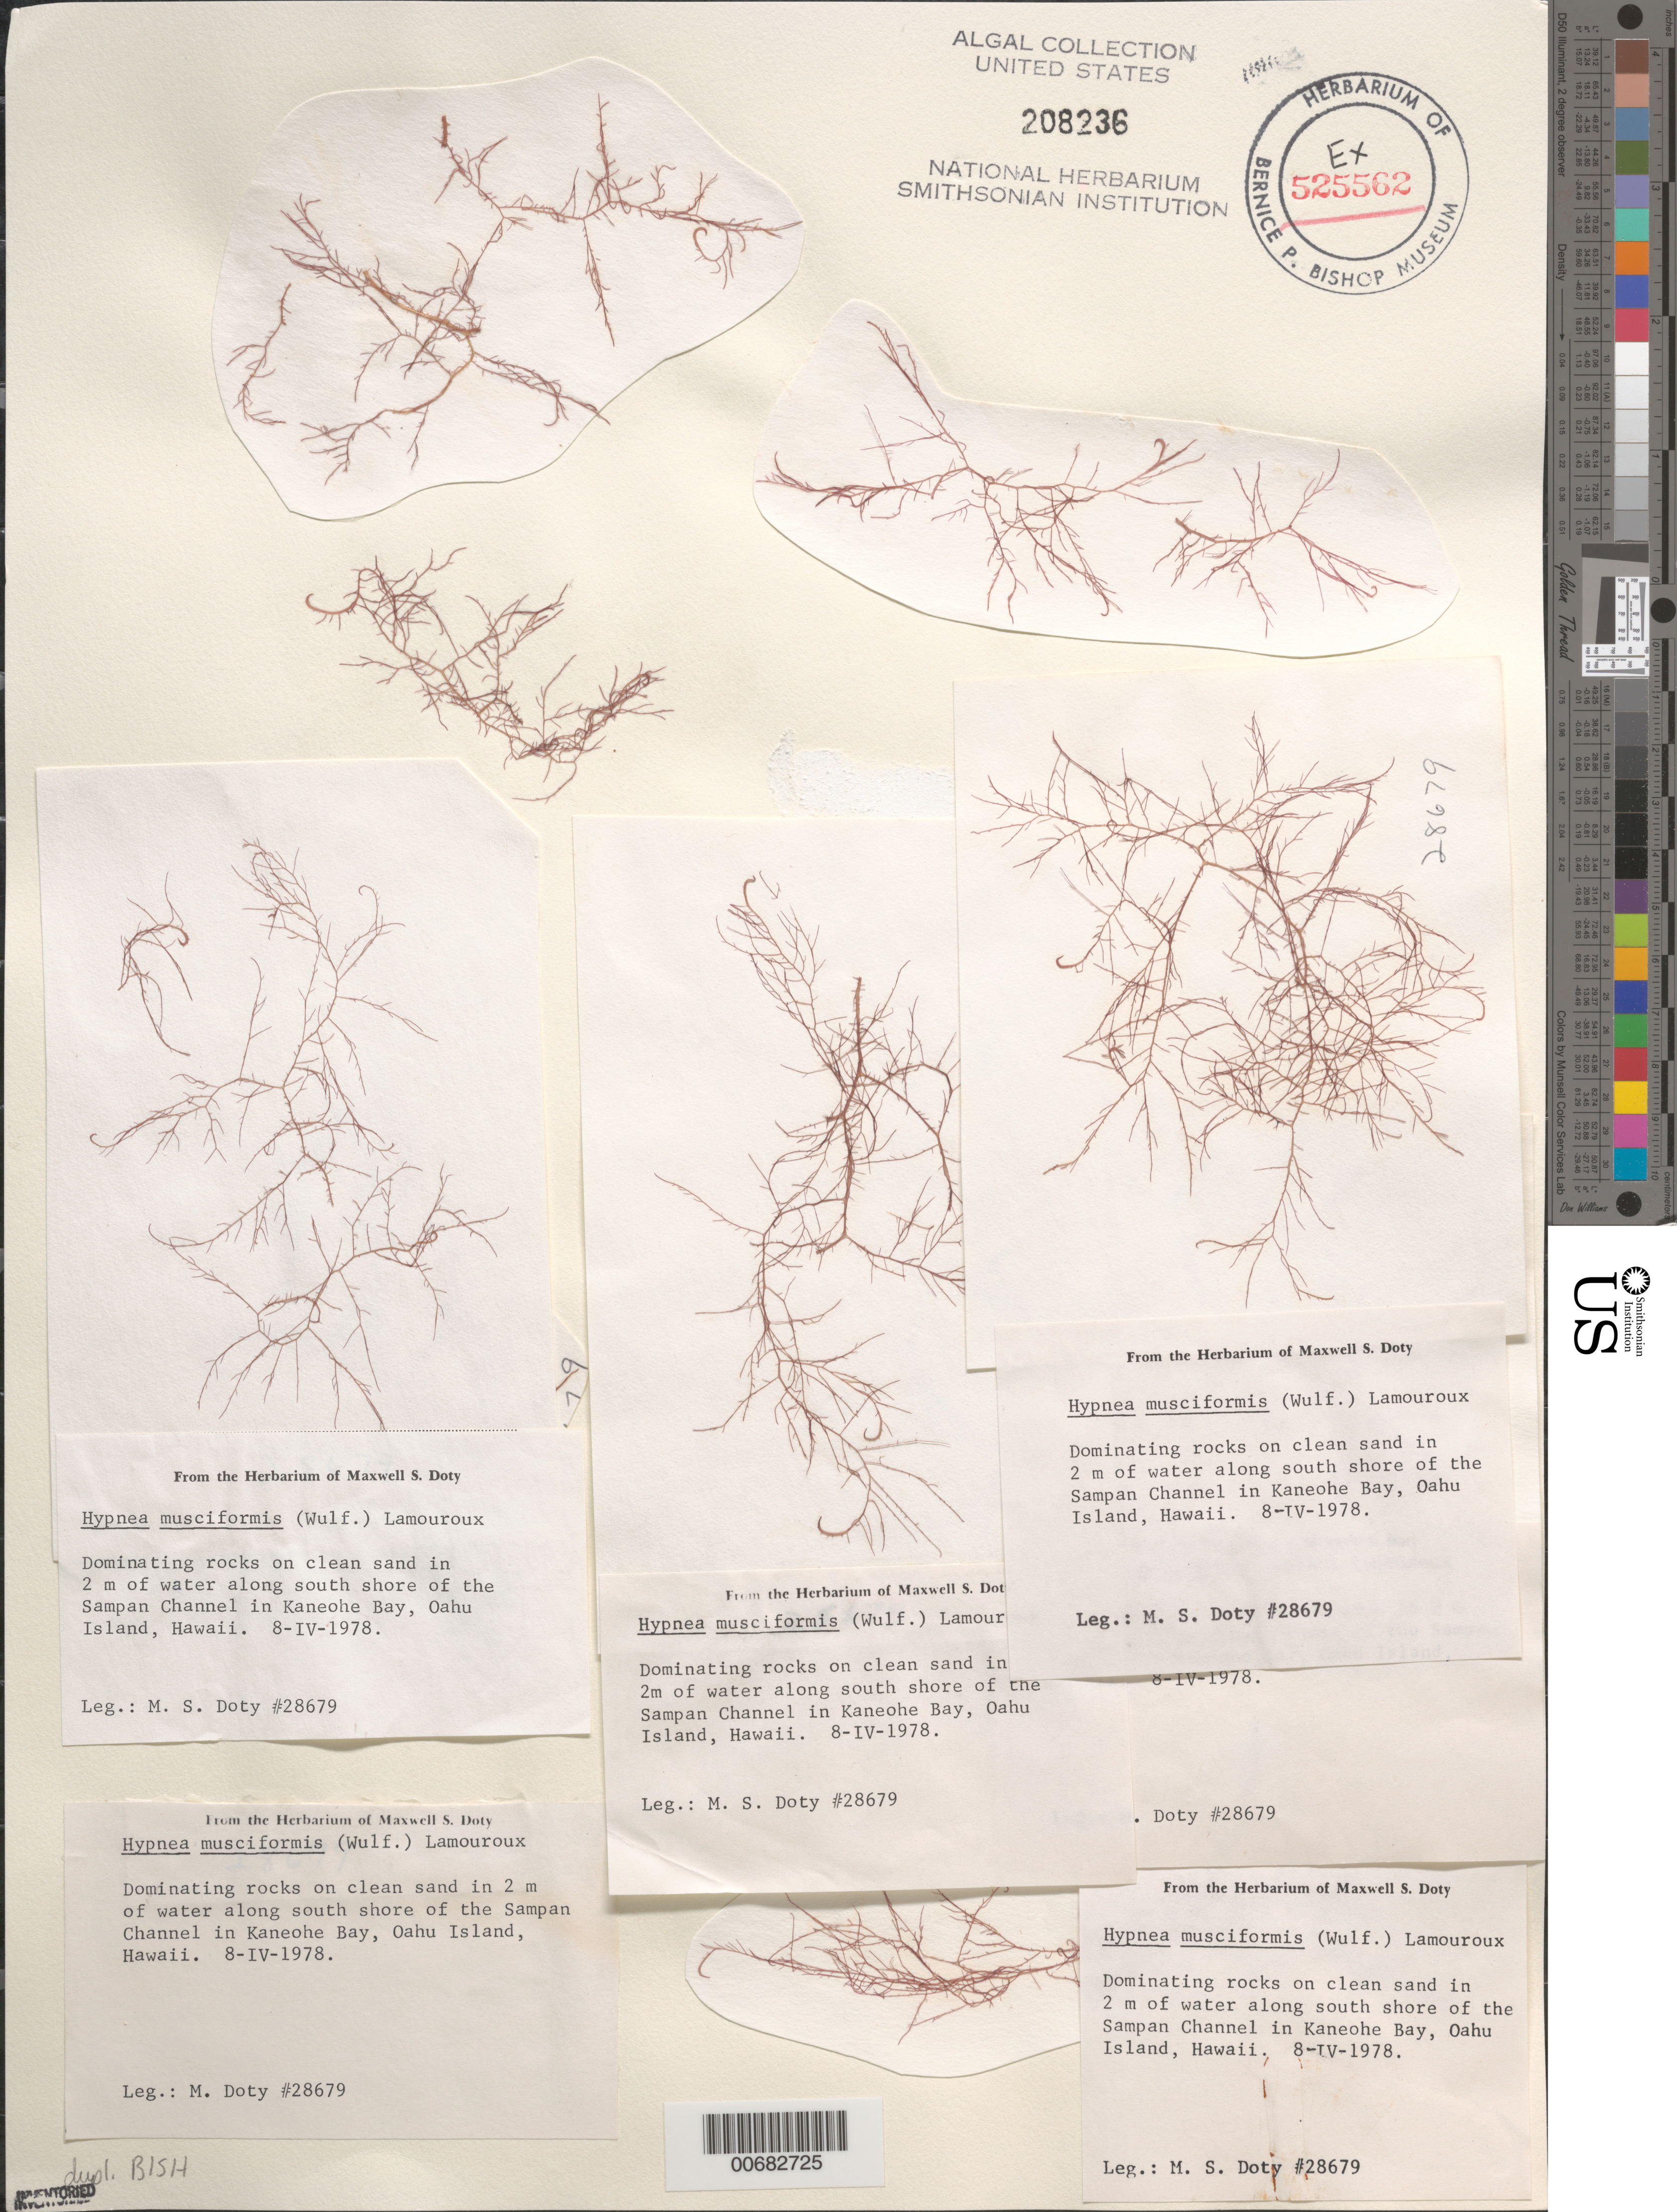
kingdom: Plantae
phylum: Rhodophyta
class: Florideophyceae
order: Gigartinales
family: Cystocloniaceae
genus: Hypnea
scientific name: Hypnea musciformis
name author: (Wulfen) J.V.Lamouroux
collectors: M. S. Doty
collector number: MSD 28679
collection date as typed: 08 Apr 1978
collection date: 1978-04-08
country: United States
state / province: Hawaii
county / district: Honolulu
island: Oahu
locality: Kaneohe Bay, Sampan Channel, south shore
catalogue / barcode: US 208236